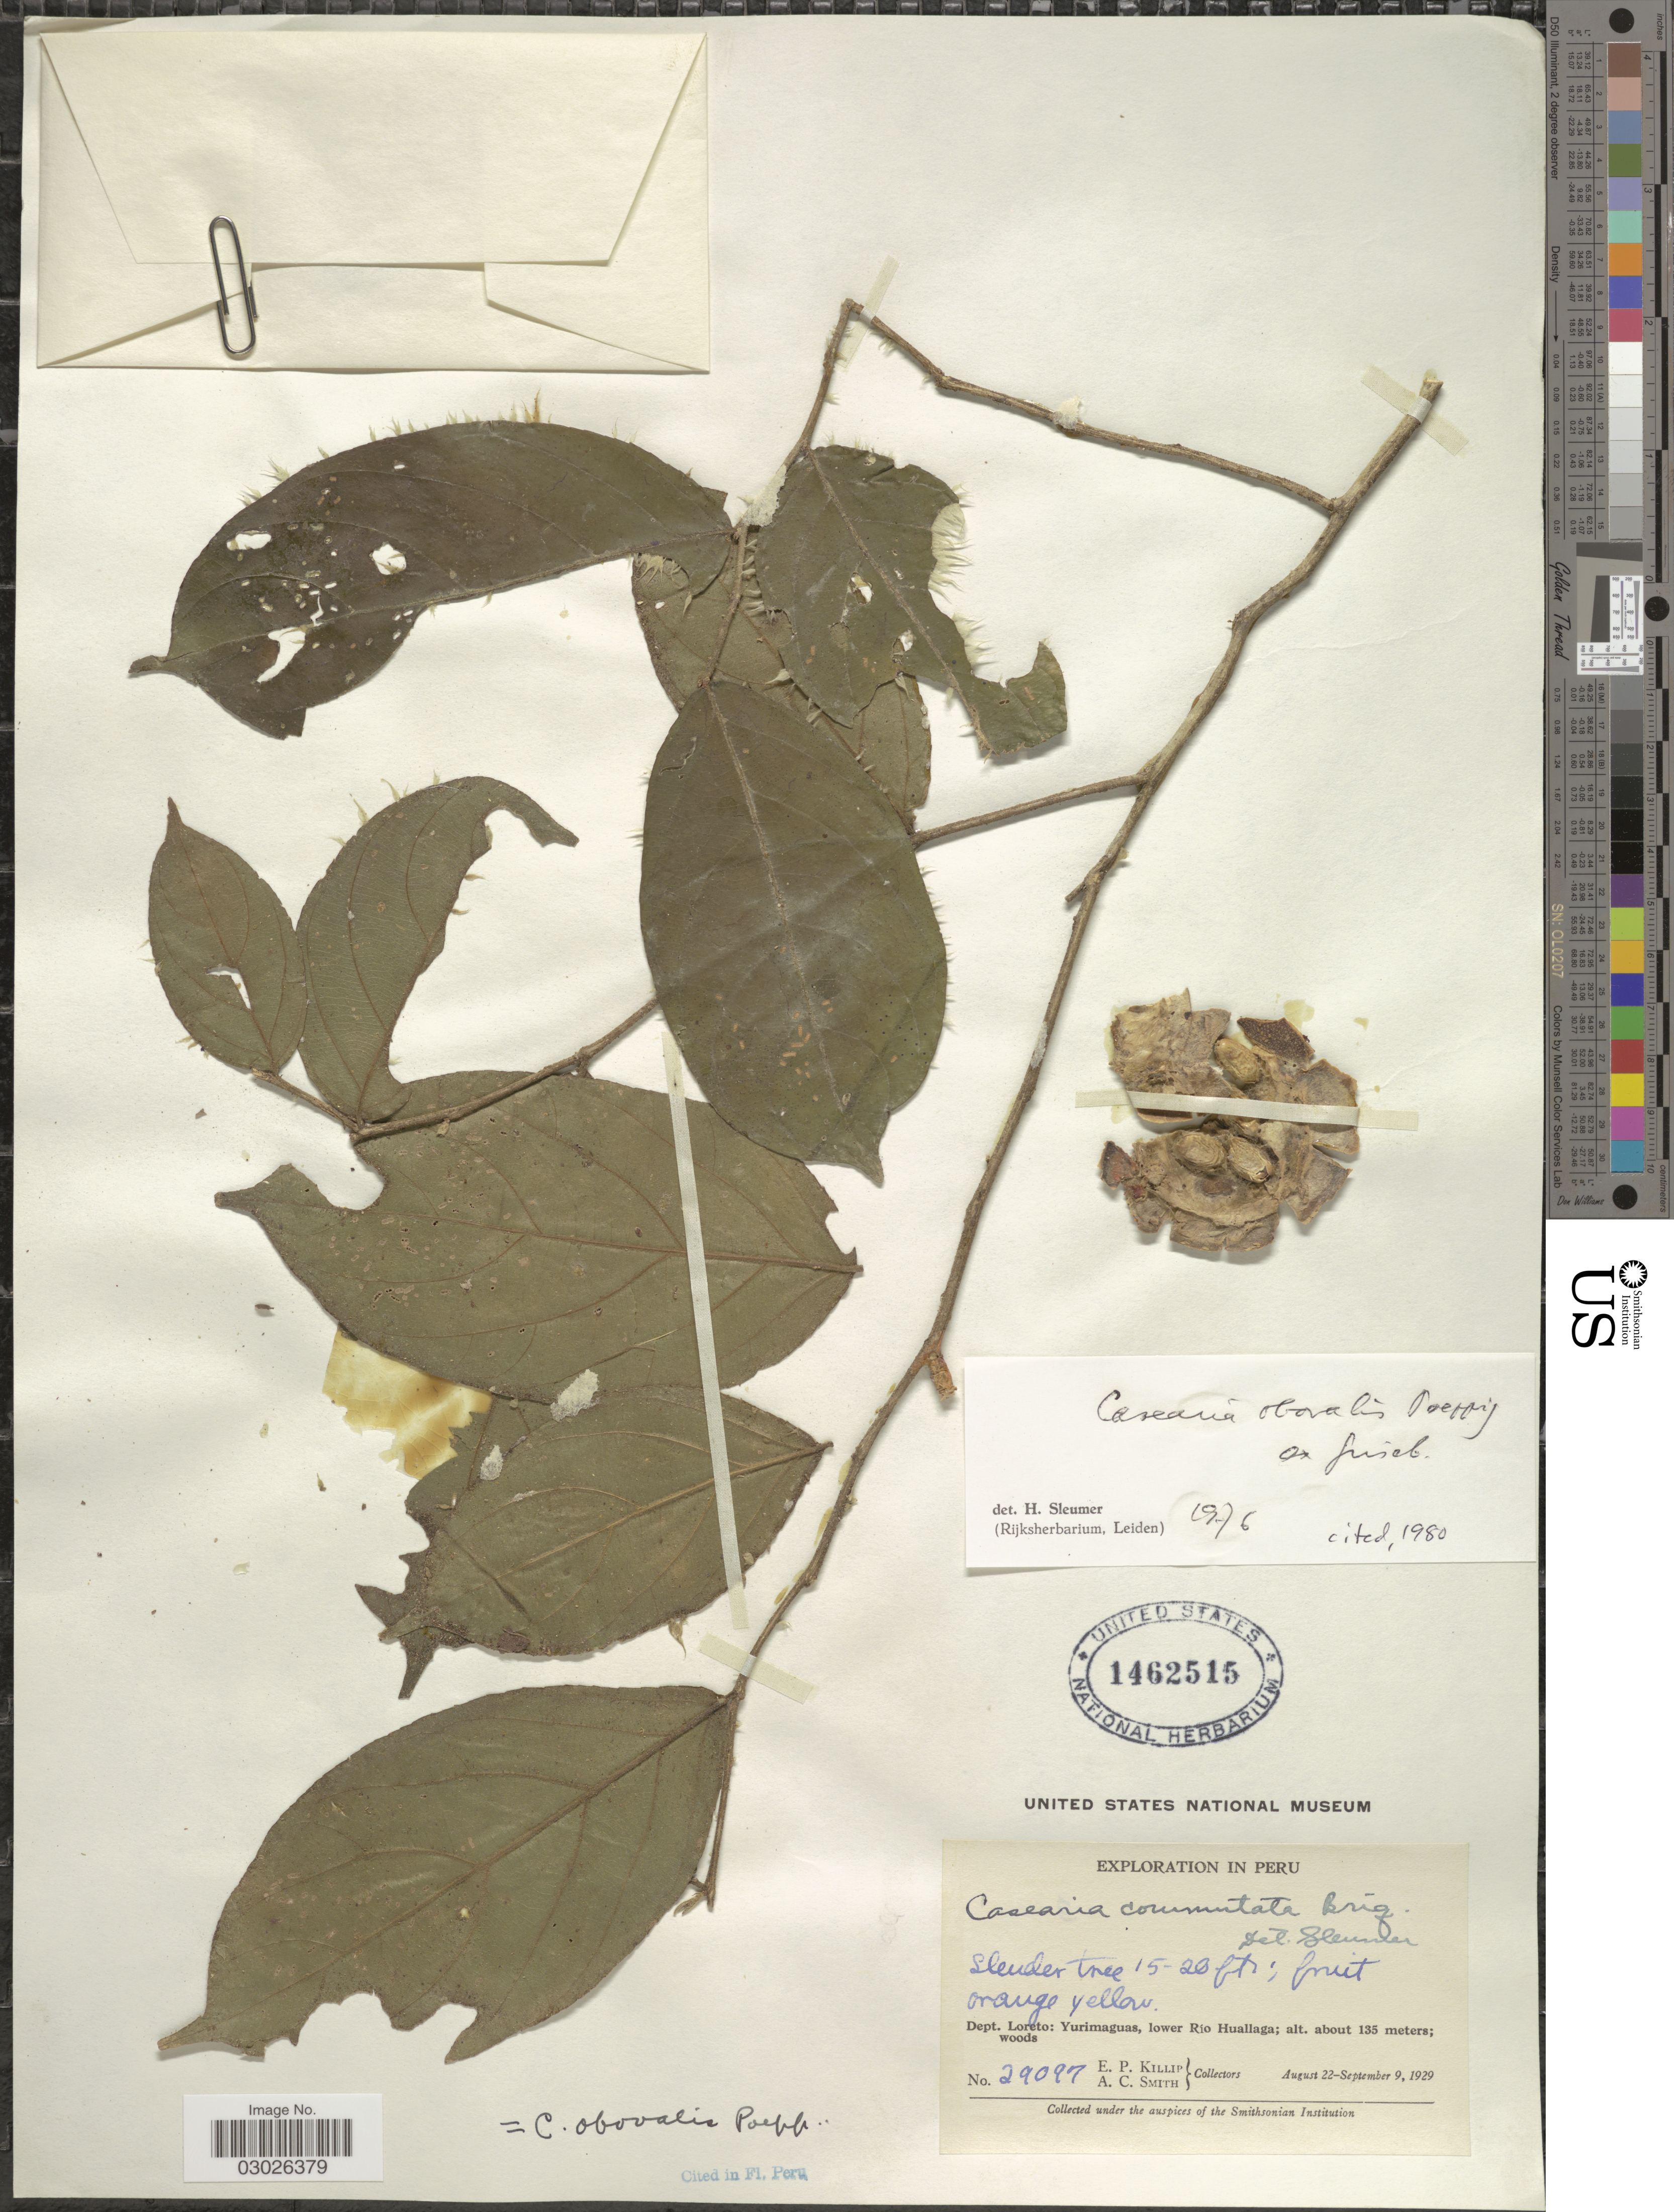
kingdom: Plantae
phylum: Tracheophyta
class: Magnoliopsida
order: Malpighiales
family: Salicaceae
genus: Casearia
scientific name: Casearia obovalis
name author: Poepp. ex Griseb.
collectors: E. P. Killip & A. C. Smith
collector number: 29097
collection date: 1929-08-22/1929-09-09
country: Peru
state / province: Loreto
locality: Dept. Loreto: Yurimaguas, lower Rio Huallaga.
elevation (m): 135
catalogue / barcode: US 1462515